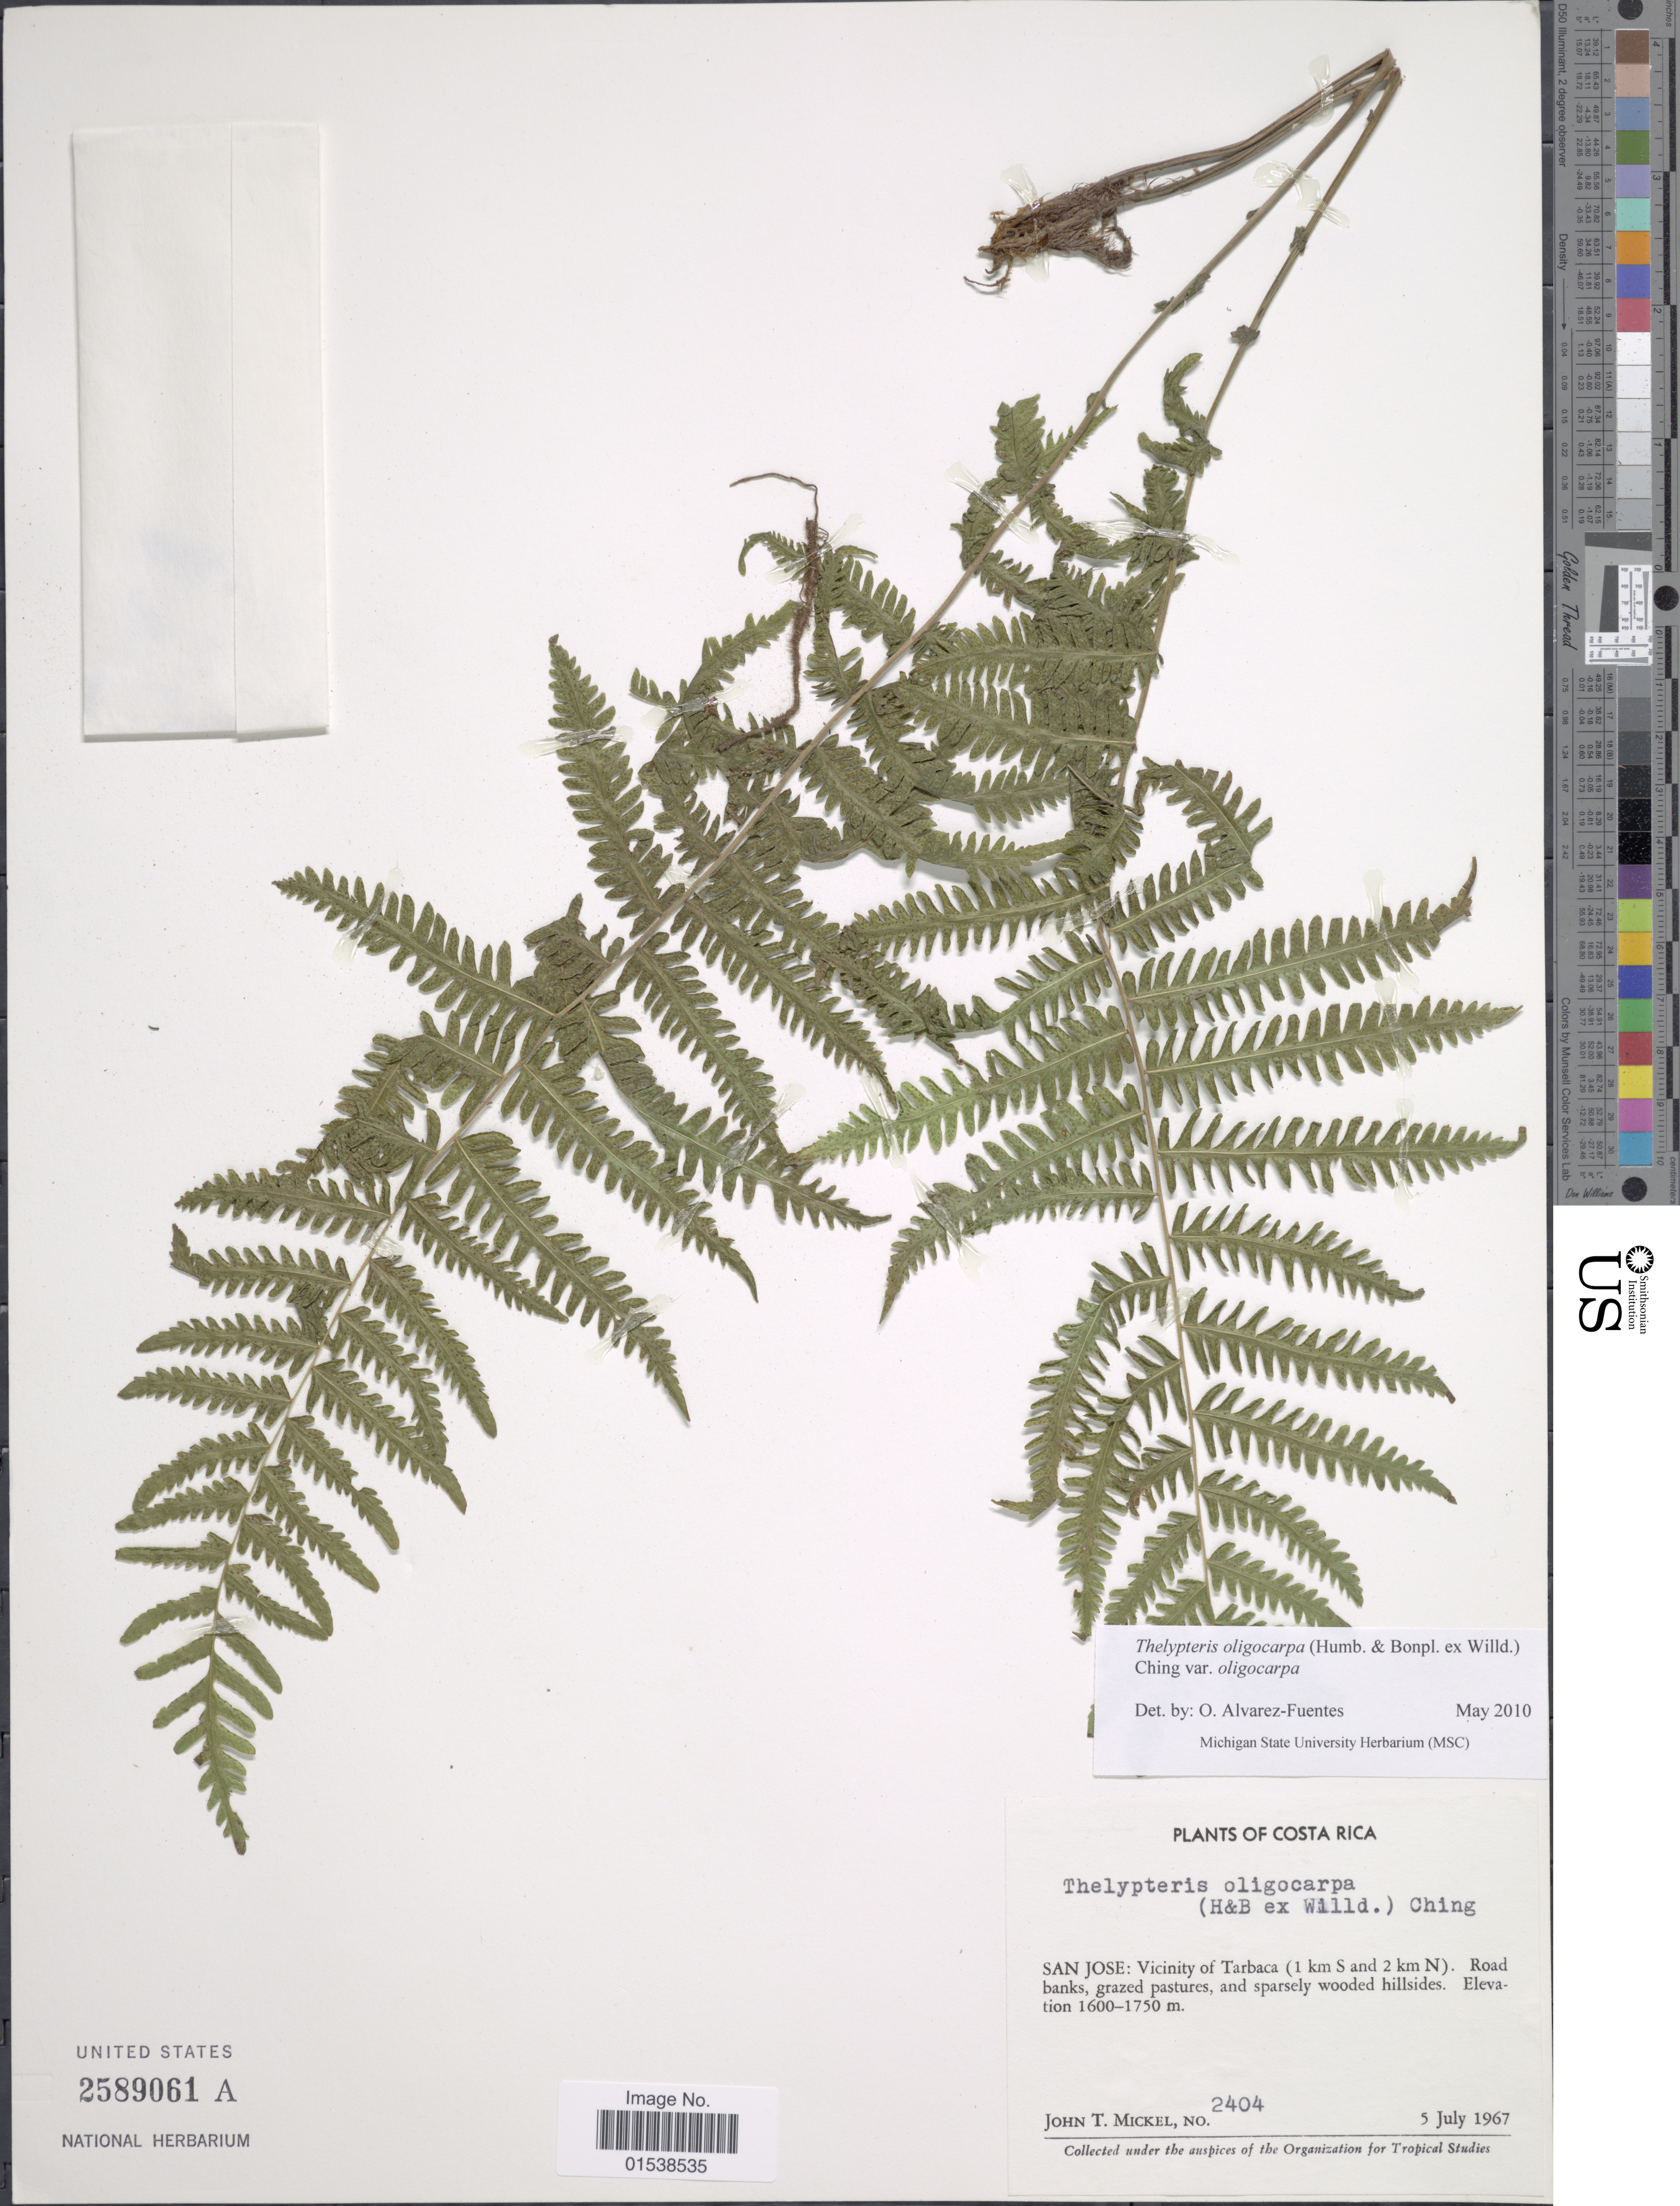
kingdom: Plantae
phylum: Tracheophyta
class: Polypodiopsida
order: Polypodiales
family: Thelypteridaceae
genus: Amauropelta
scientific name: Amauropelta oligocarpa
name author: (Humb. & Bonpl. ex Willd.) Pic. Serm.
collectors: J. T. Mickel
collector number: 2404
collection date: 1967-07-05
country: Costa Rica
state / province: San José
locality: San Jose: Vicinity of Tarbaca (1 km S and 2 km N)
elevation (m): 1600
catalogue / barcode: US 2589061